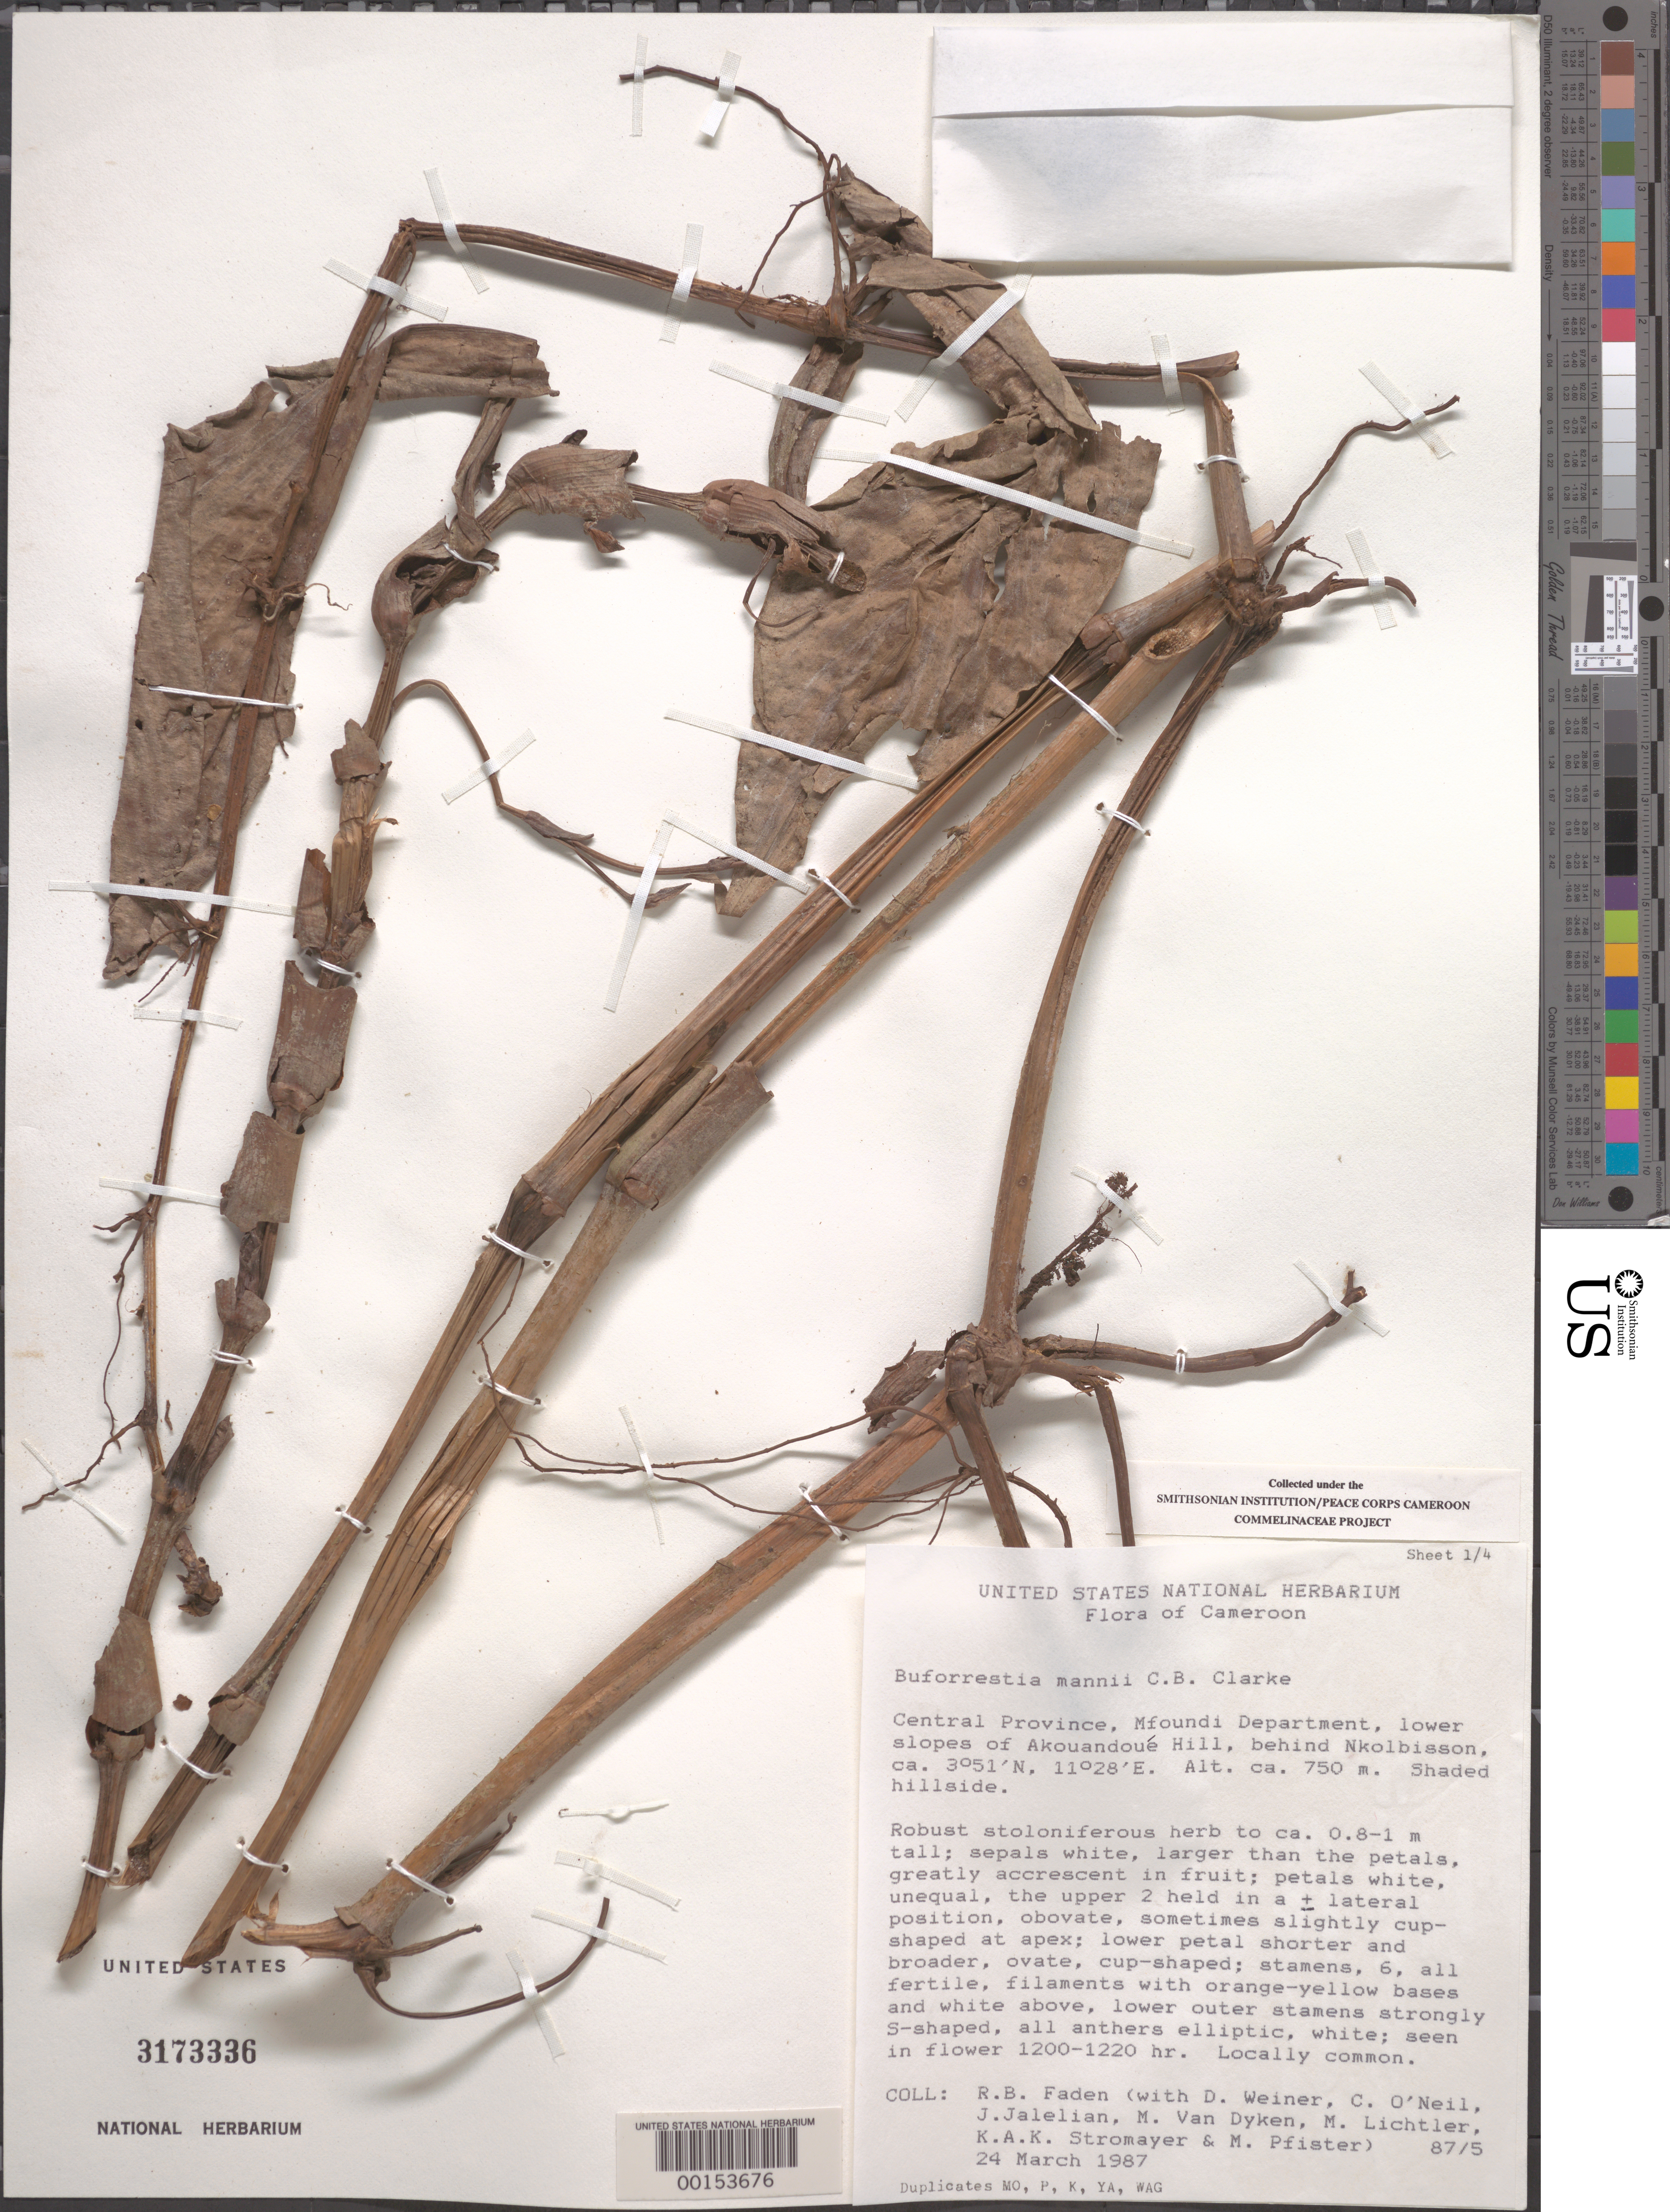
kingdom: Plantae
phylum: Tracheophyta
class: Liliopsida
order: Commelinales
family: Commelinaceae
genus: Buforrestia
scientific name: Buforrestia mannii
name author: C.B. Clarke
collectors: R. B. Faden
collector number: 87/5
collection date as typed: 24 Mar 1987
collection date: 1987-03-24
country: Cameroon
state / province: Centre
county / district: Mfoundi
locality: Lower slopes of akouandoue hill behind nkolbisson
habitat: Shaded hillside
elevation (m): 750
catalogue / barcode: US 3173336